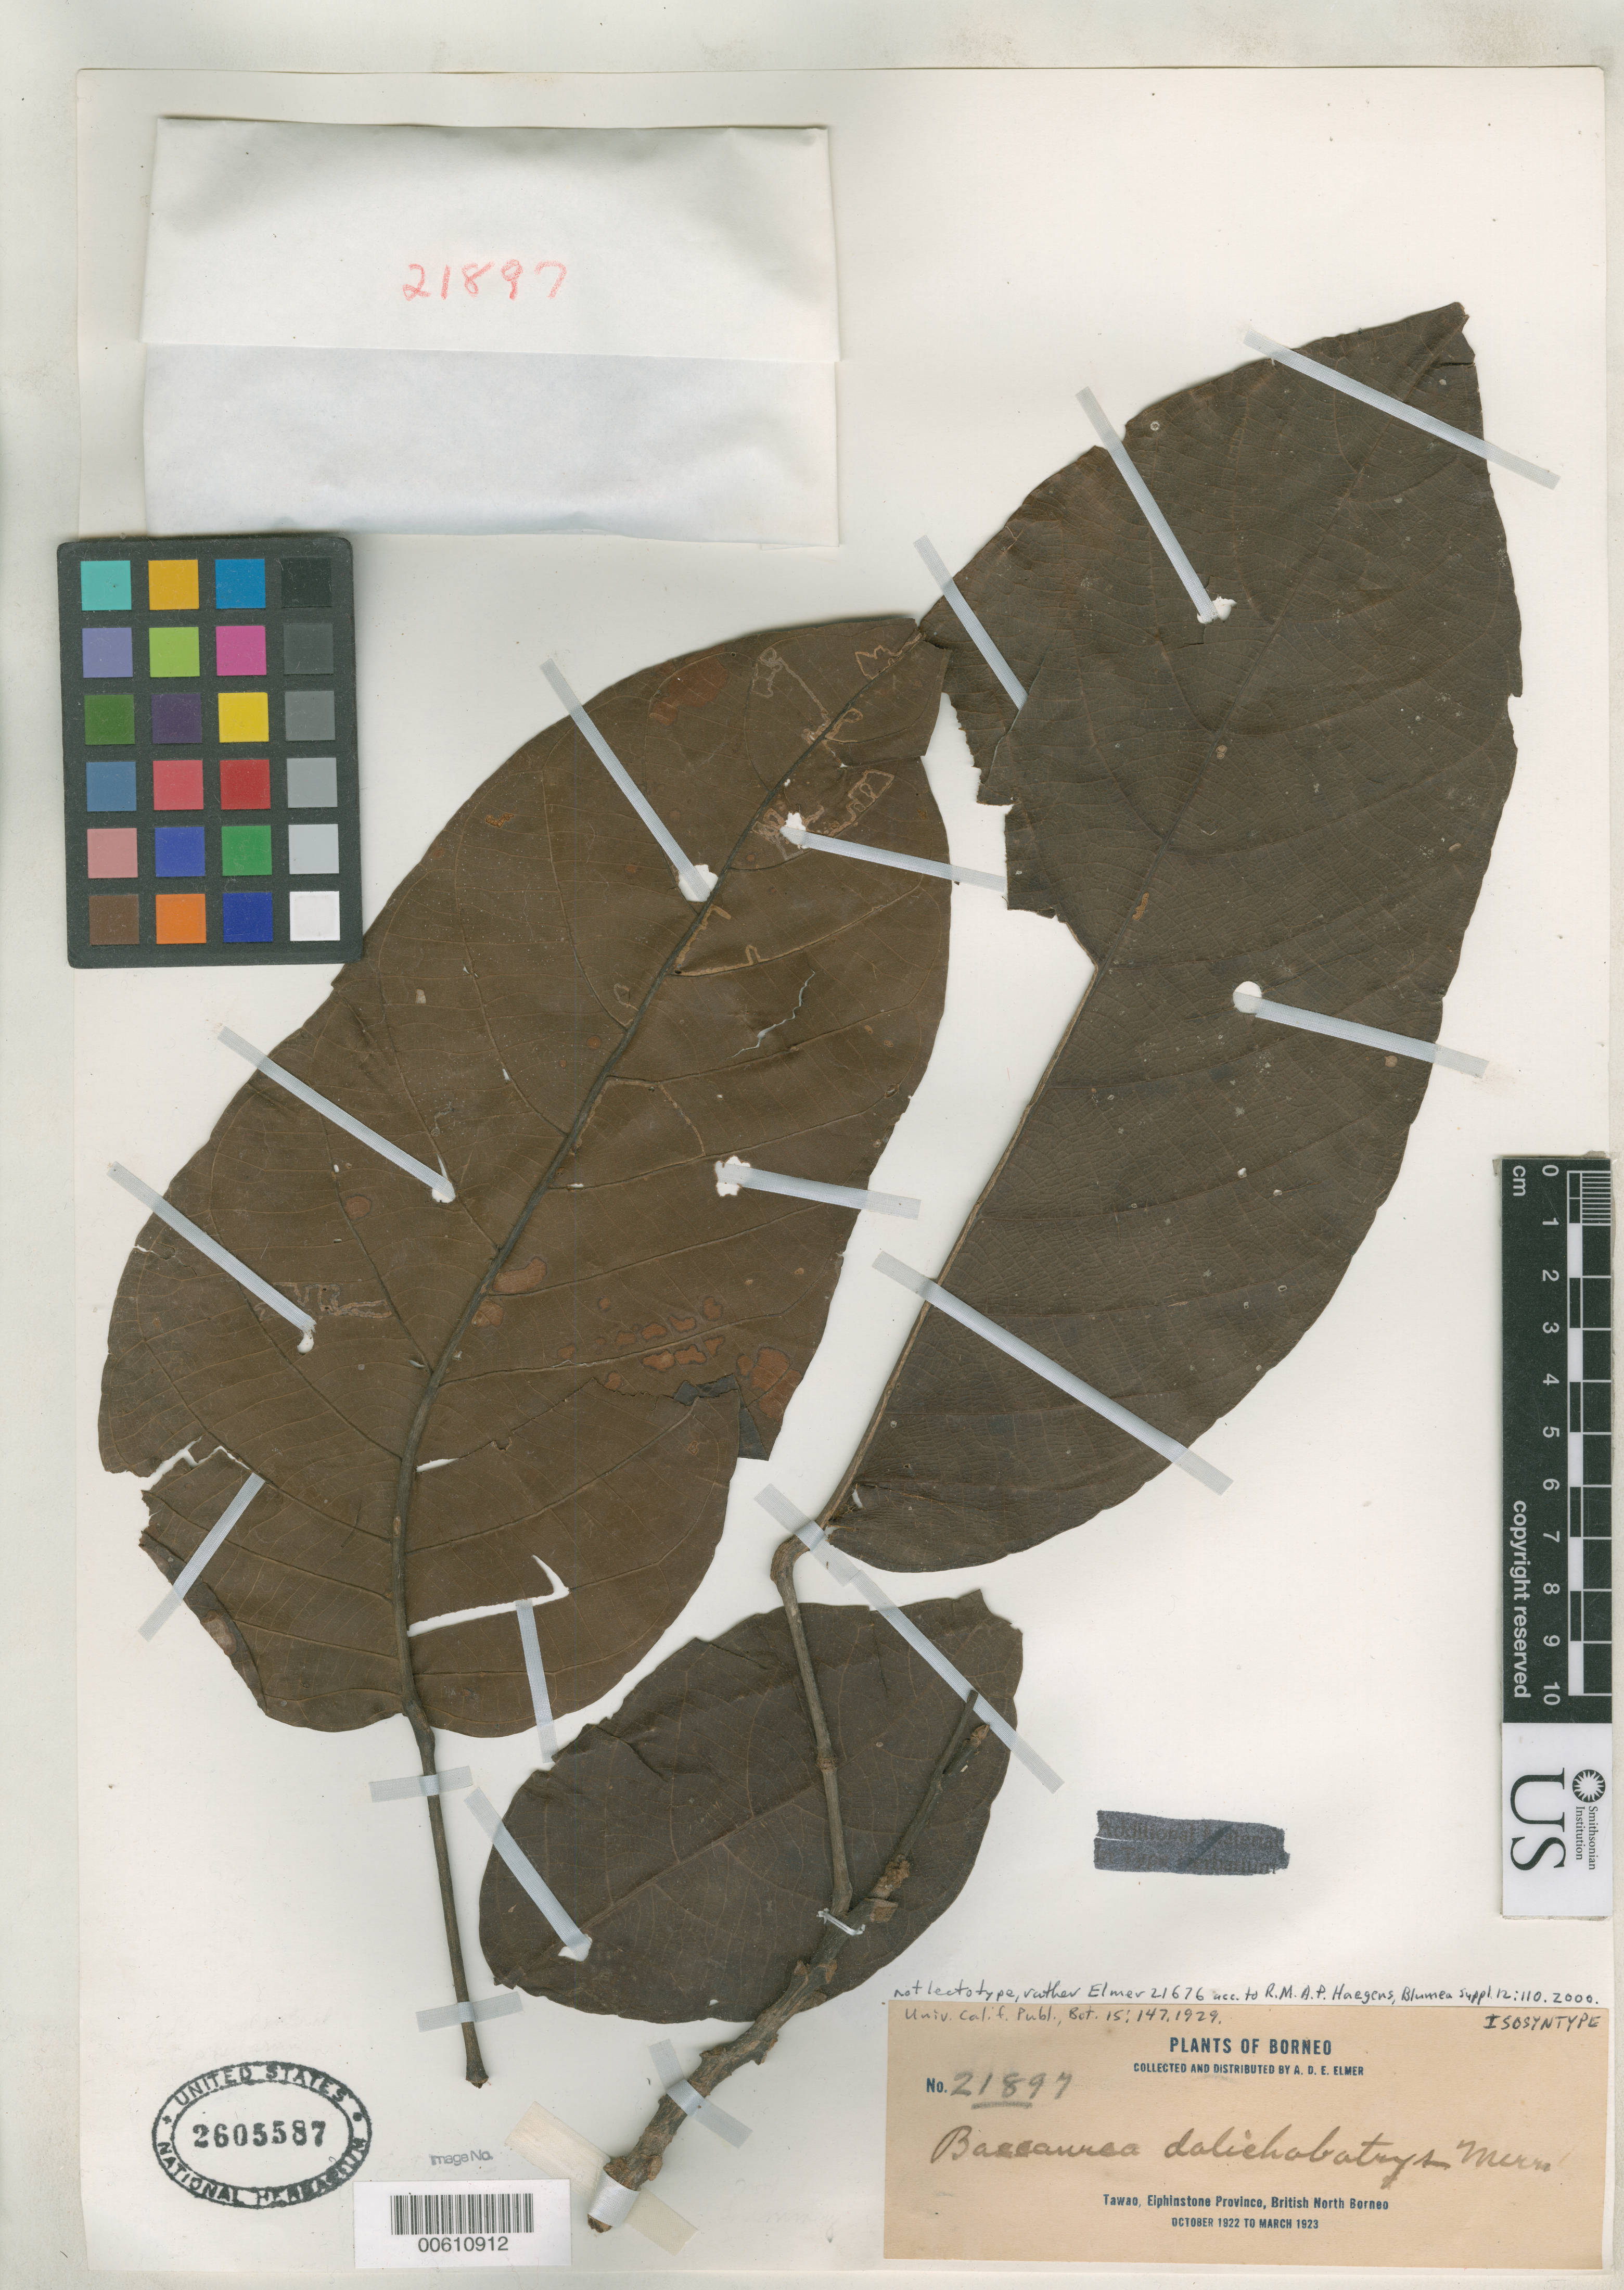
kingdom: Plantae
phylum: Tracheophyta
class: Magnoliopsida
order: Malpighiales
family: Phyllanthaceae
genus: Baccaurea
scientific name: Baccaurea dolichobotrys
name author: Merr.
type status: Isosyntype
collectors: A. D. E. Elmer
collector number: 21897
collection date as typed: Oct 1922 to -- Mar 1923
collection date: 1922-10/1923-03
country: Malaysia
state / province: Sabah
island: Borneo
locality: British North Borneo, Tawao, Elphinstone Province.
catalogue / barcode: US 2605587